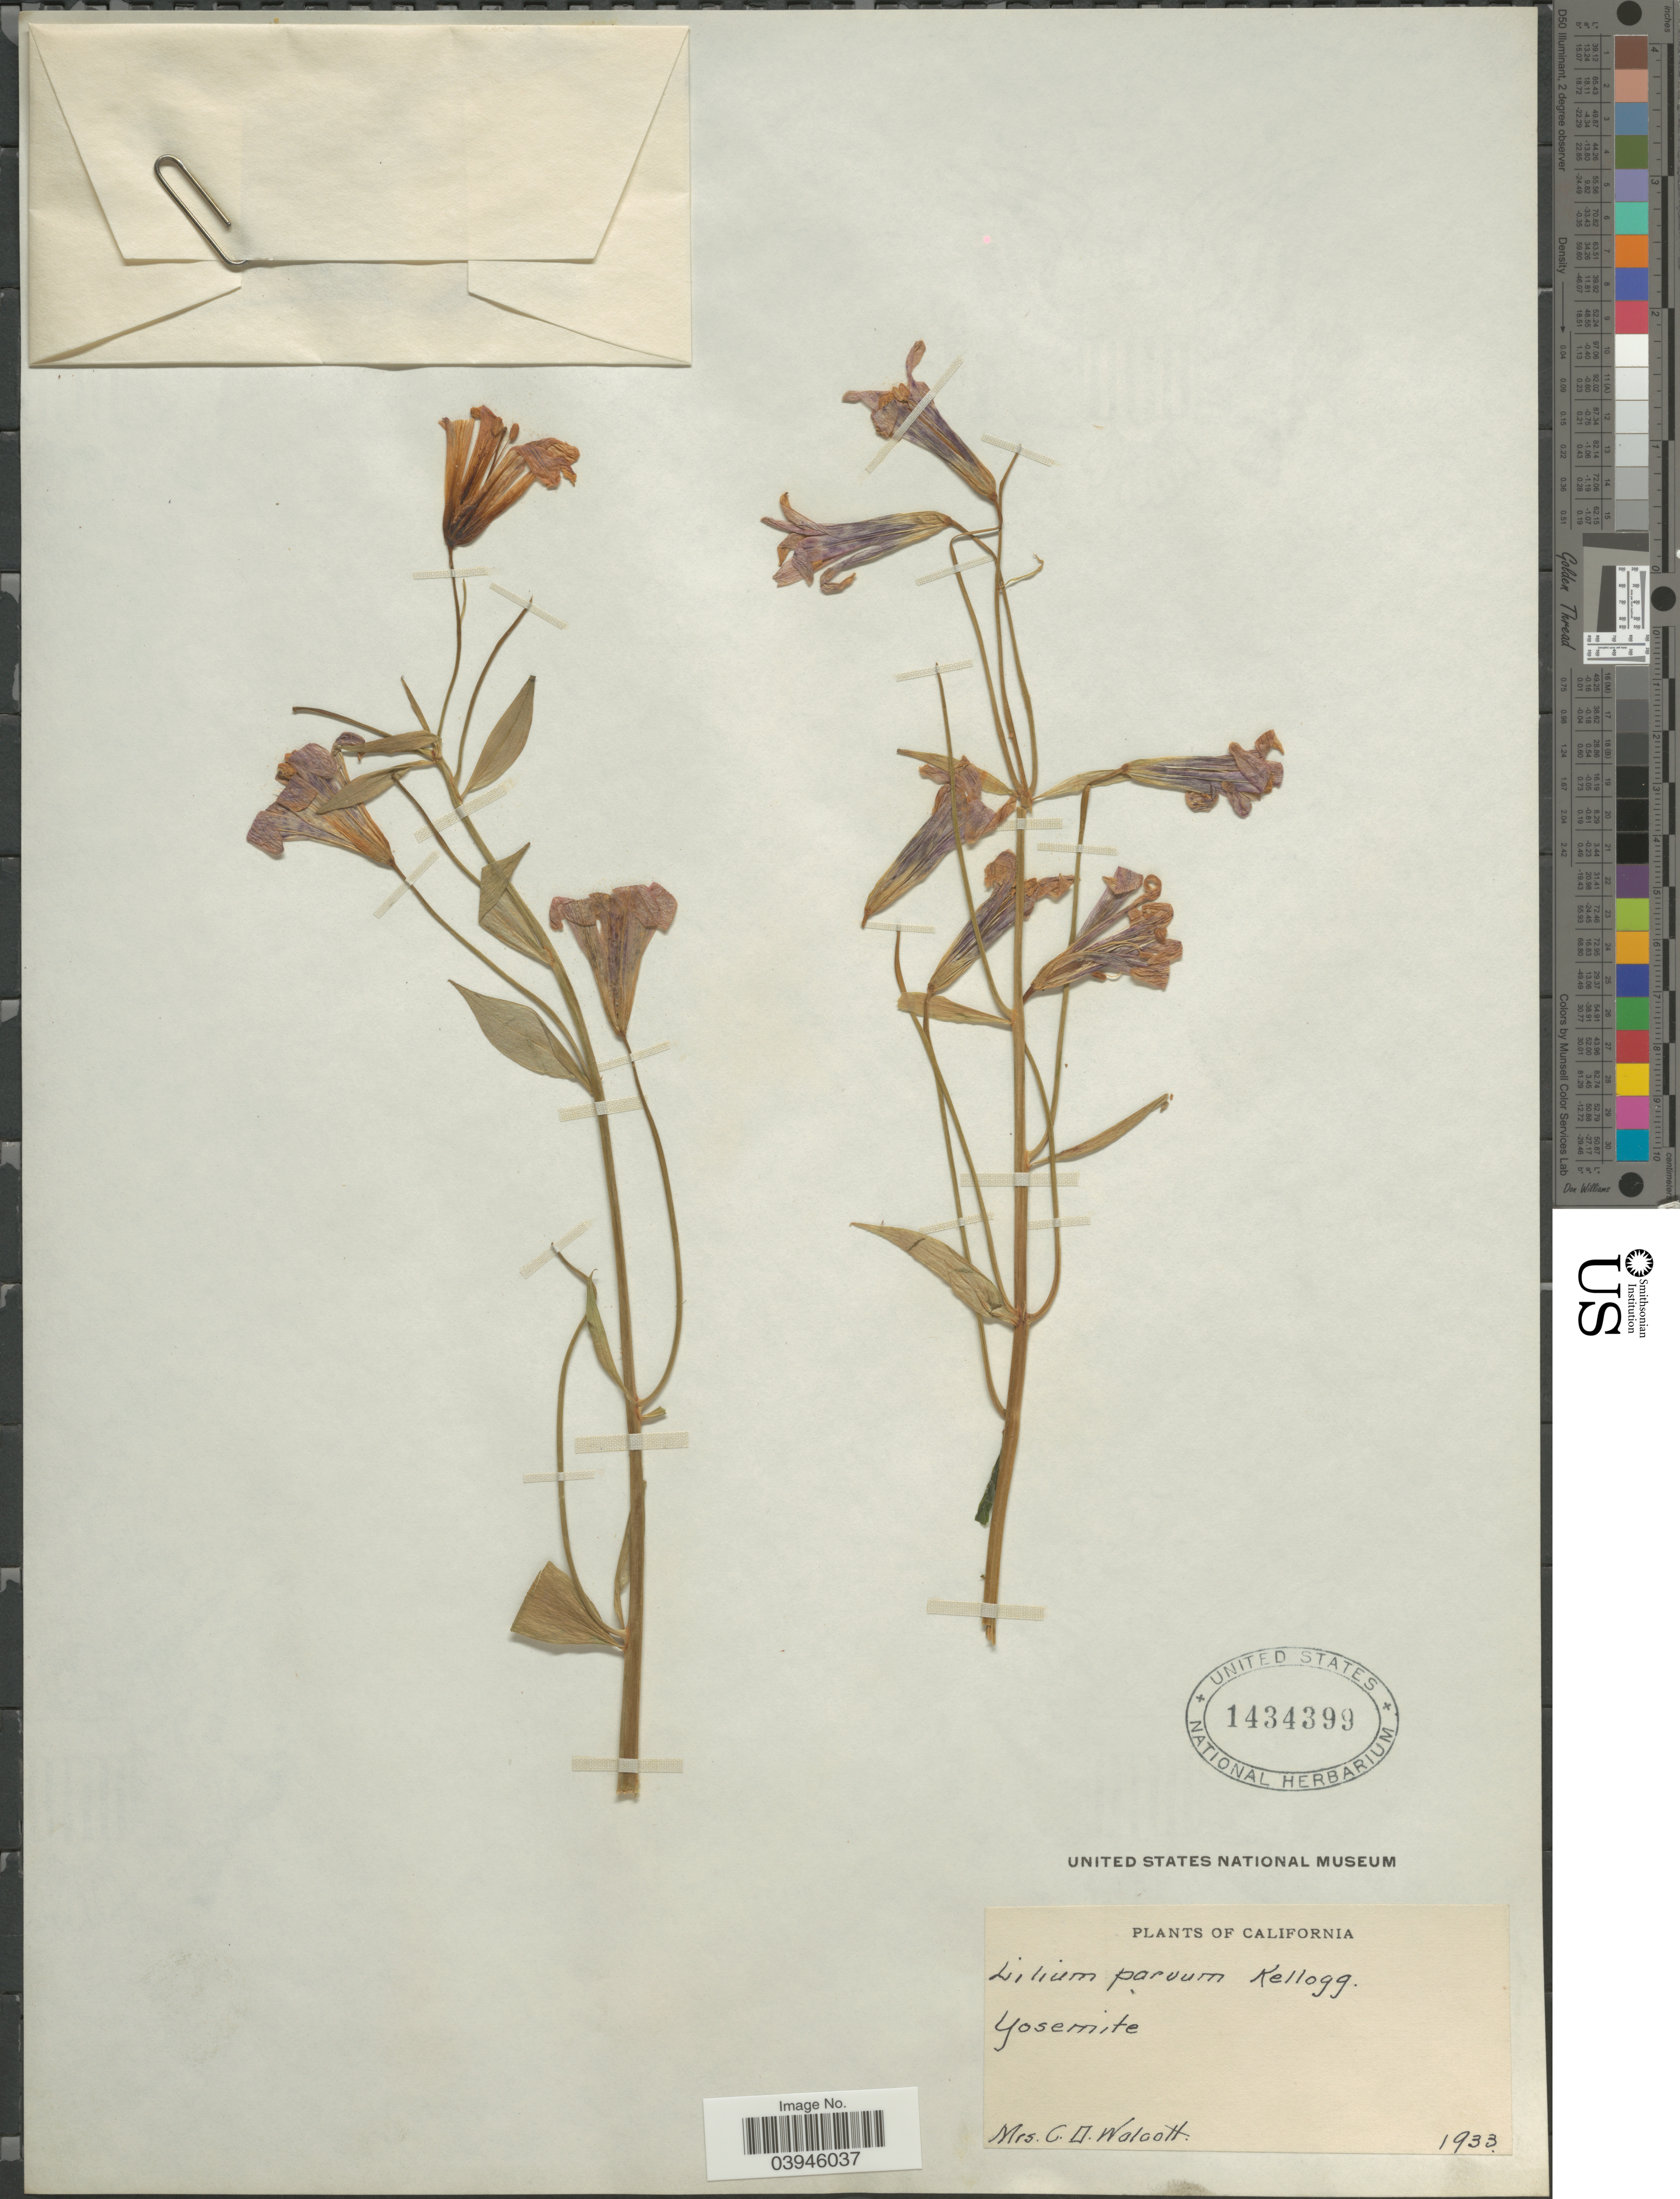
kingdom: Plantae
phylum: Tracheophyta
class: Liliopsida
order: Liliales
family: Liliaceae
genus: Lilium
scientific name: Lilium parvum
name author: Kellogg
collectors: C. Walcott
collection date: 1933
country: United States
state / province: California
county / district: Mariposa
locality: Yosemite.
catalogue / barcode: US 1434399